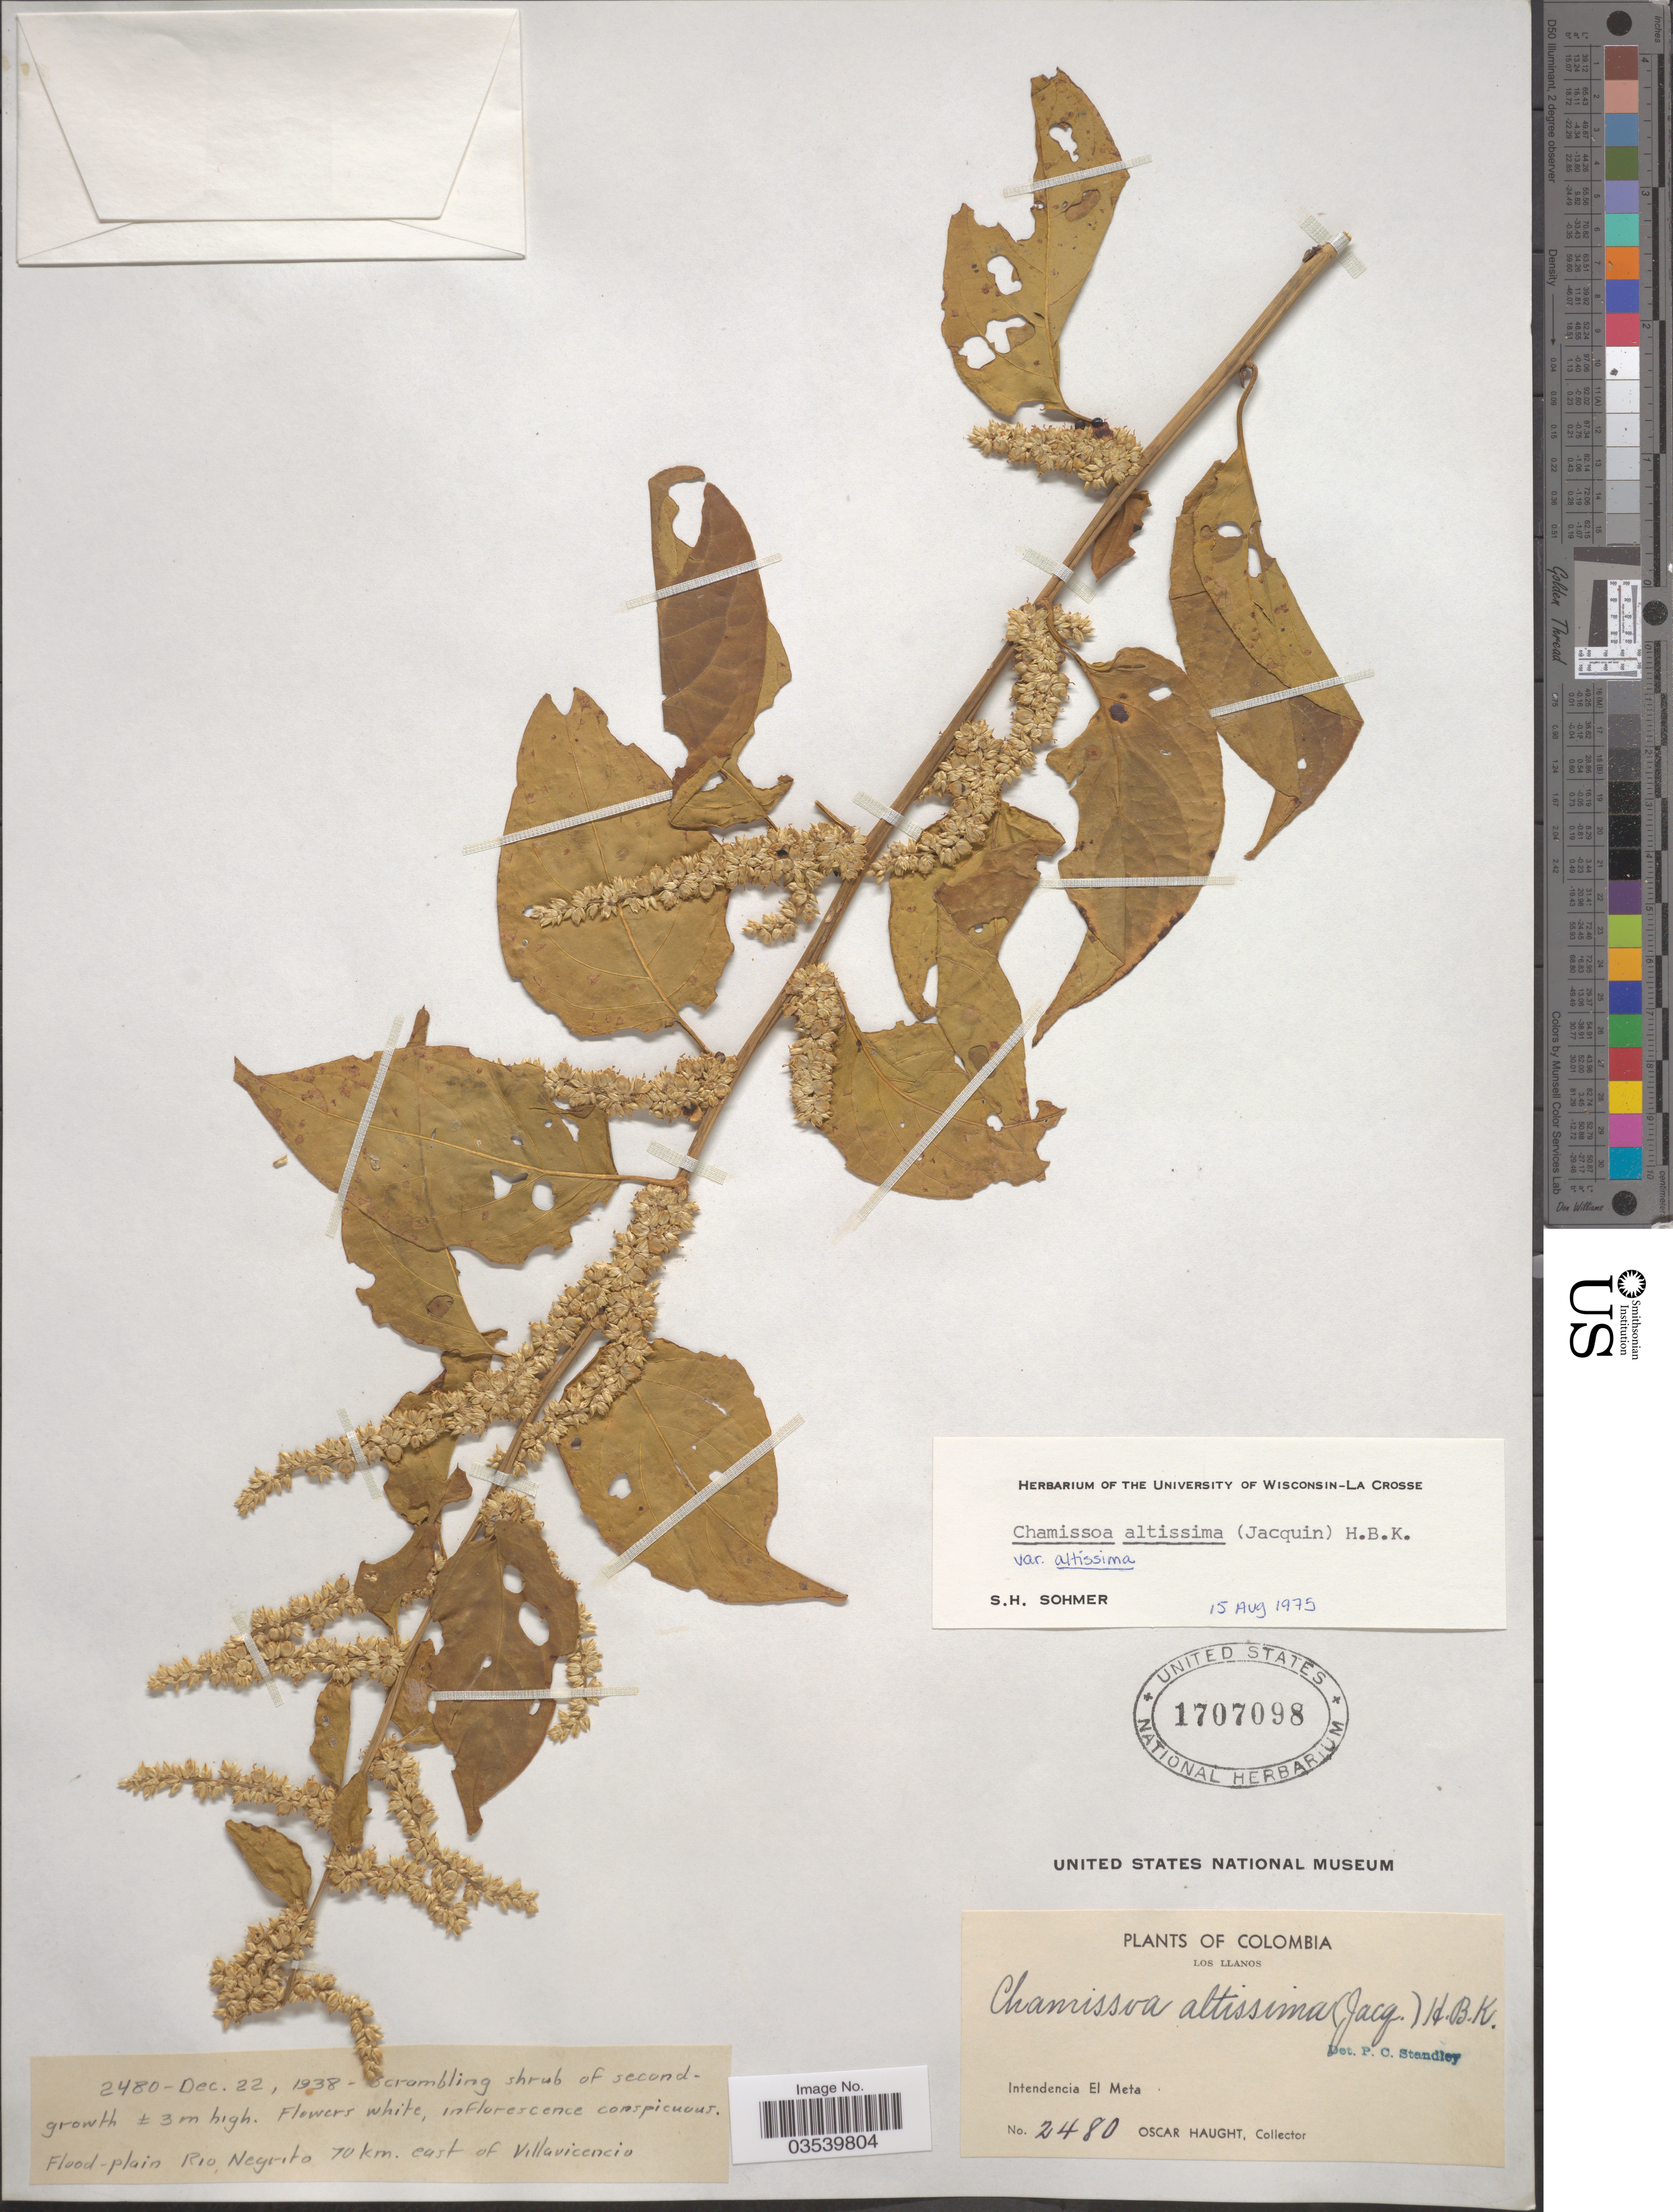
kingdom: Plantae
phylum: Tracheophyta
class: Magnoliopsida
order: Caryophyllales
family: Amaranthaceae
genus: Chamissoa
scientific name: Chamissoa altissima var. altissima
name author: (Jacq.) Kunth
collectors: O. Haught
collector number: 2480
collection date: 1938-12-22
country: Colombia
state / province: Meta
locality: Los Llanos. Intendencia del Meta. Flood-plain Rio Negrito 70 km. east of Villavicencio.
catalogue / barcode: US 1707098